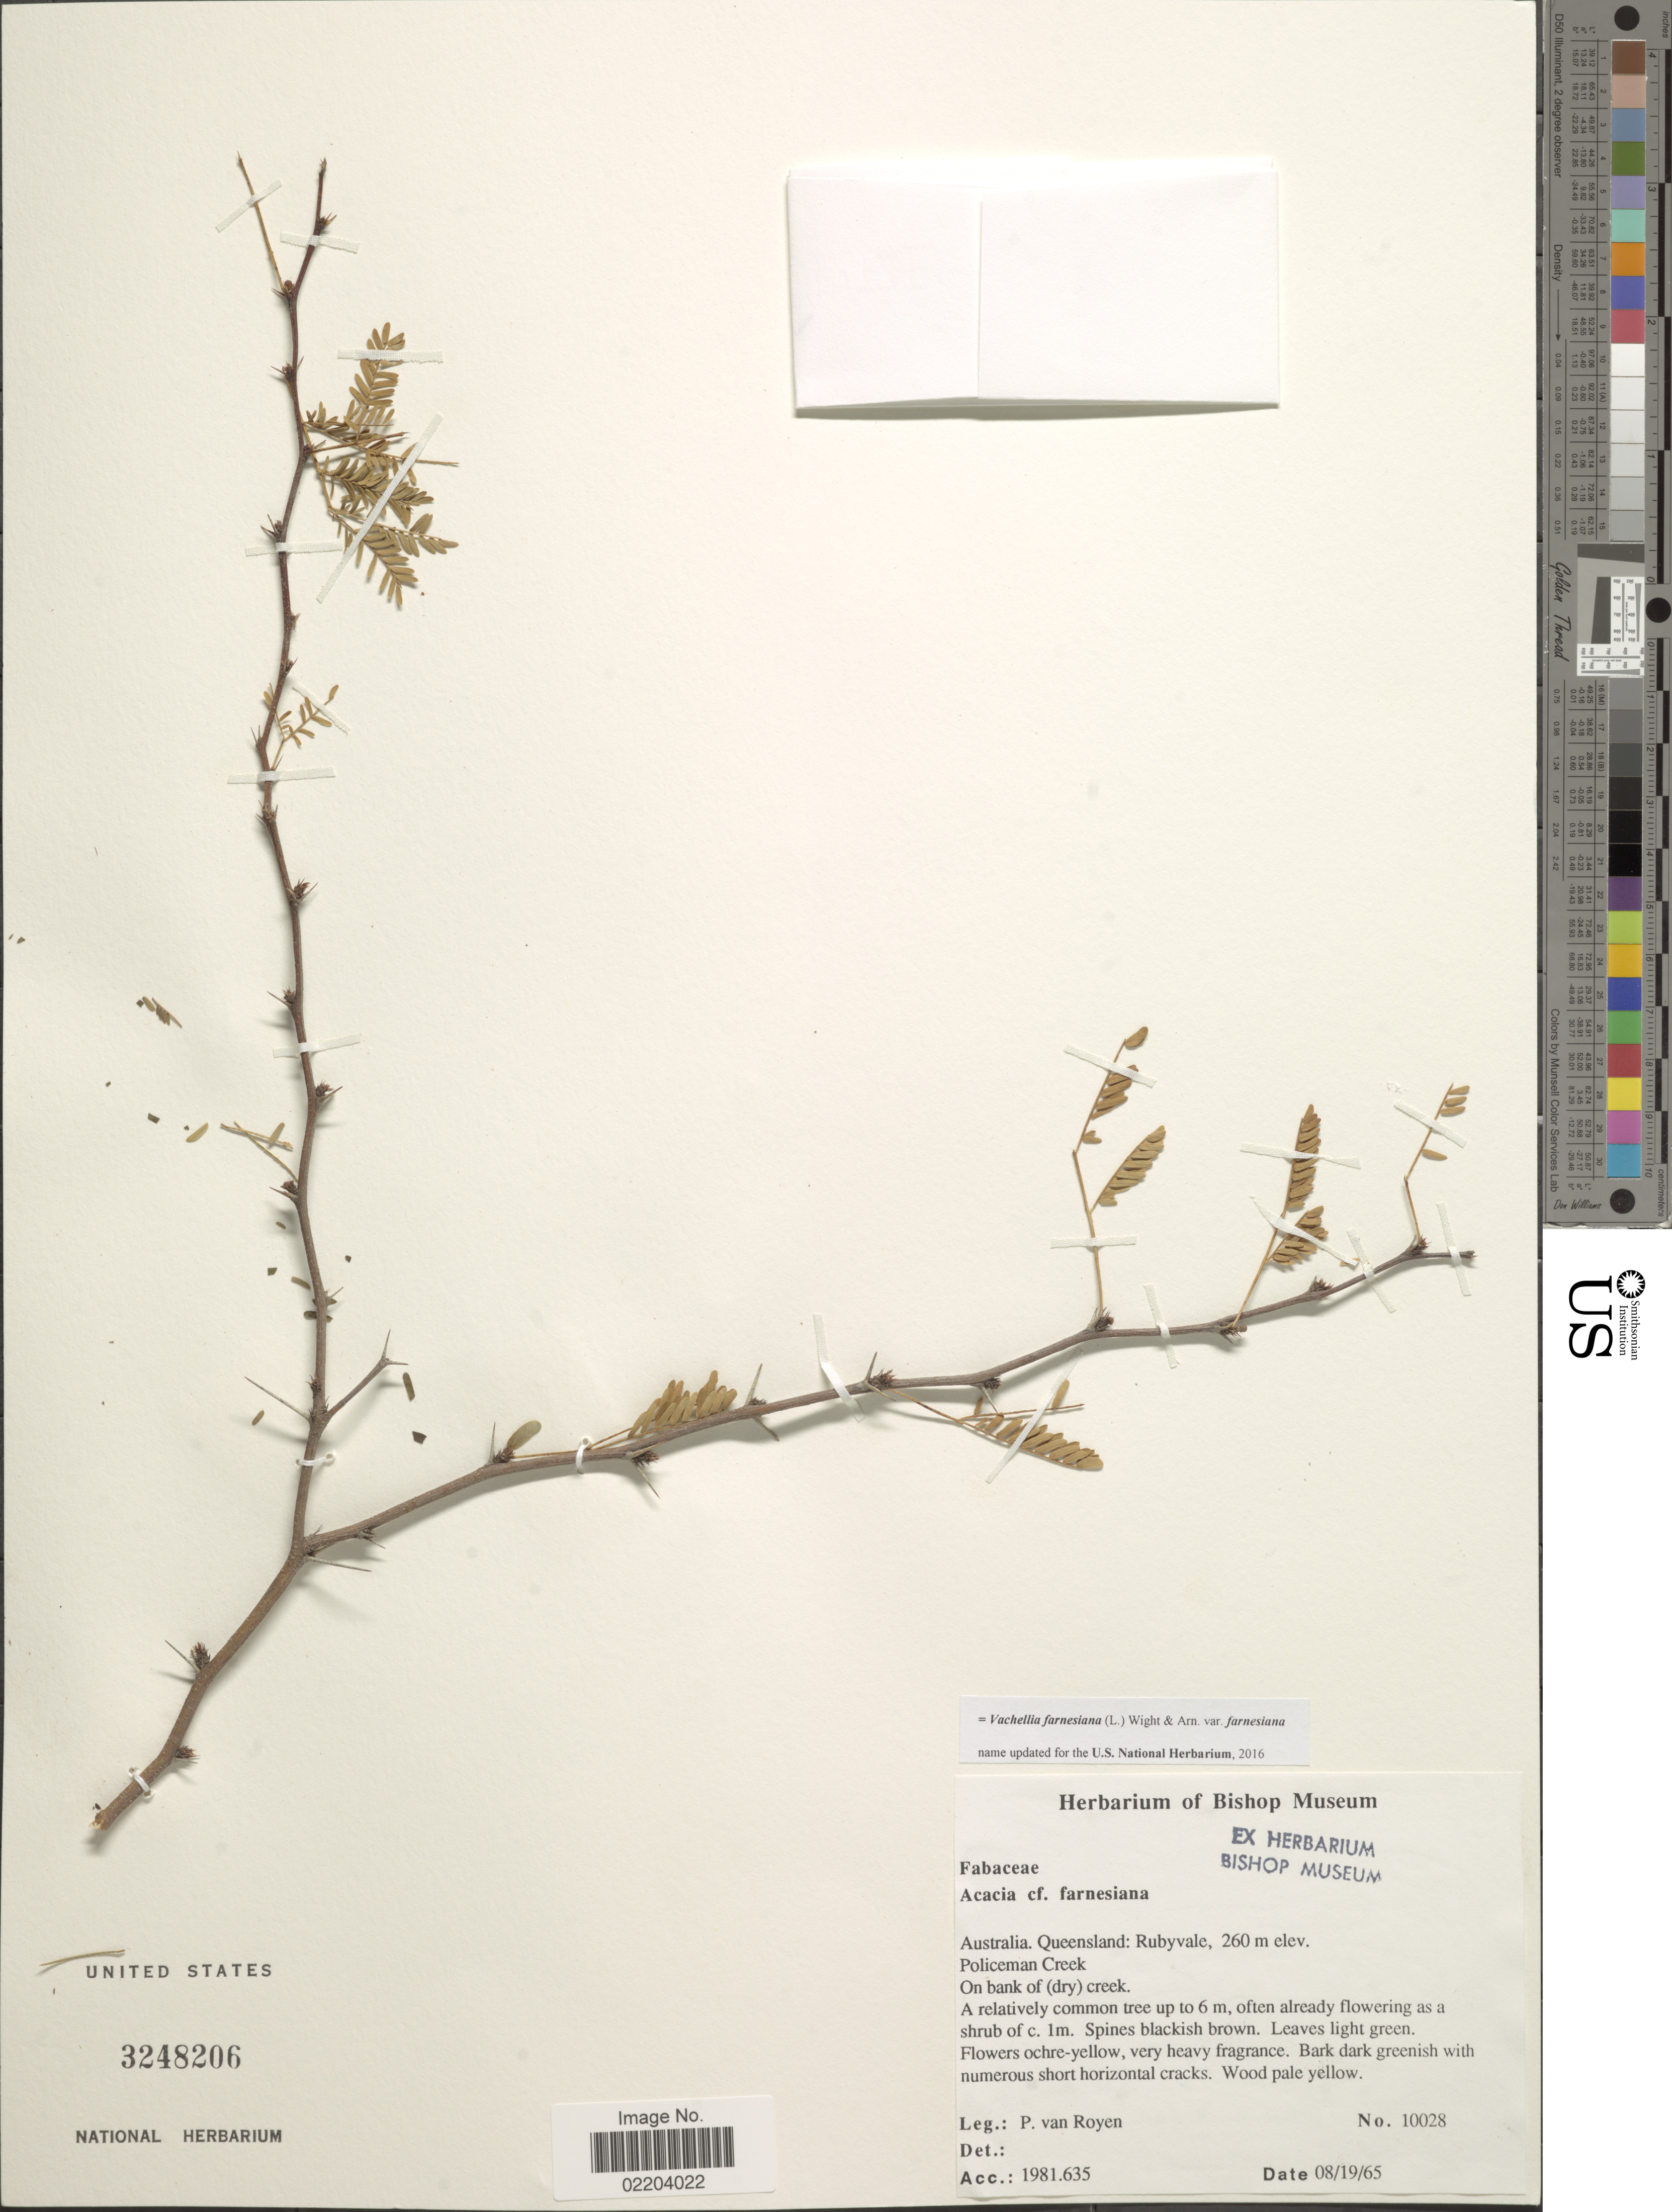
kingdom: Plantae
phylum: Tracheophyta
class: Magnoliopsida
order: Fabales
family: Fabaceae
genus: Vachellia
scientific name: Vachellia farnesiana var. farnesiana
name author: (L.) Wight & Arn.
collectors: P. van Royen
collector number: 10028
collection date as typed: Transcribed d/m/y: 19/8/65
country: Australia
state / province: Queensland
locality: Australia. Queensland: Rubyvale. Policeman Creek.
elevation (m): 260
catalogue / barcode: US 3248206